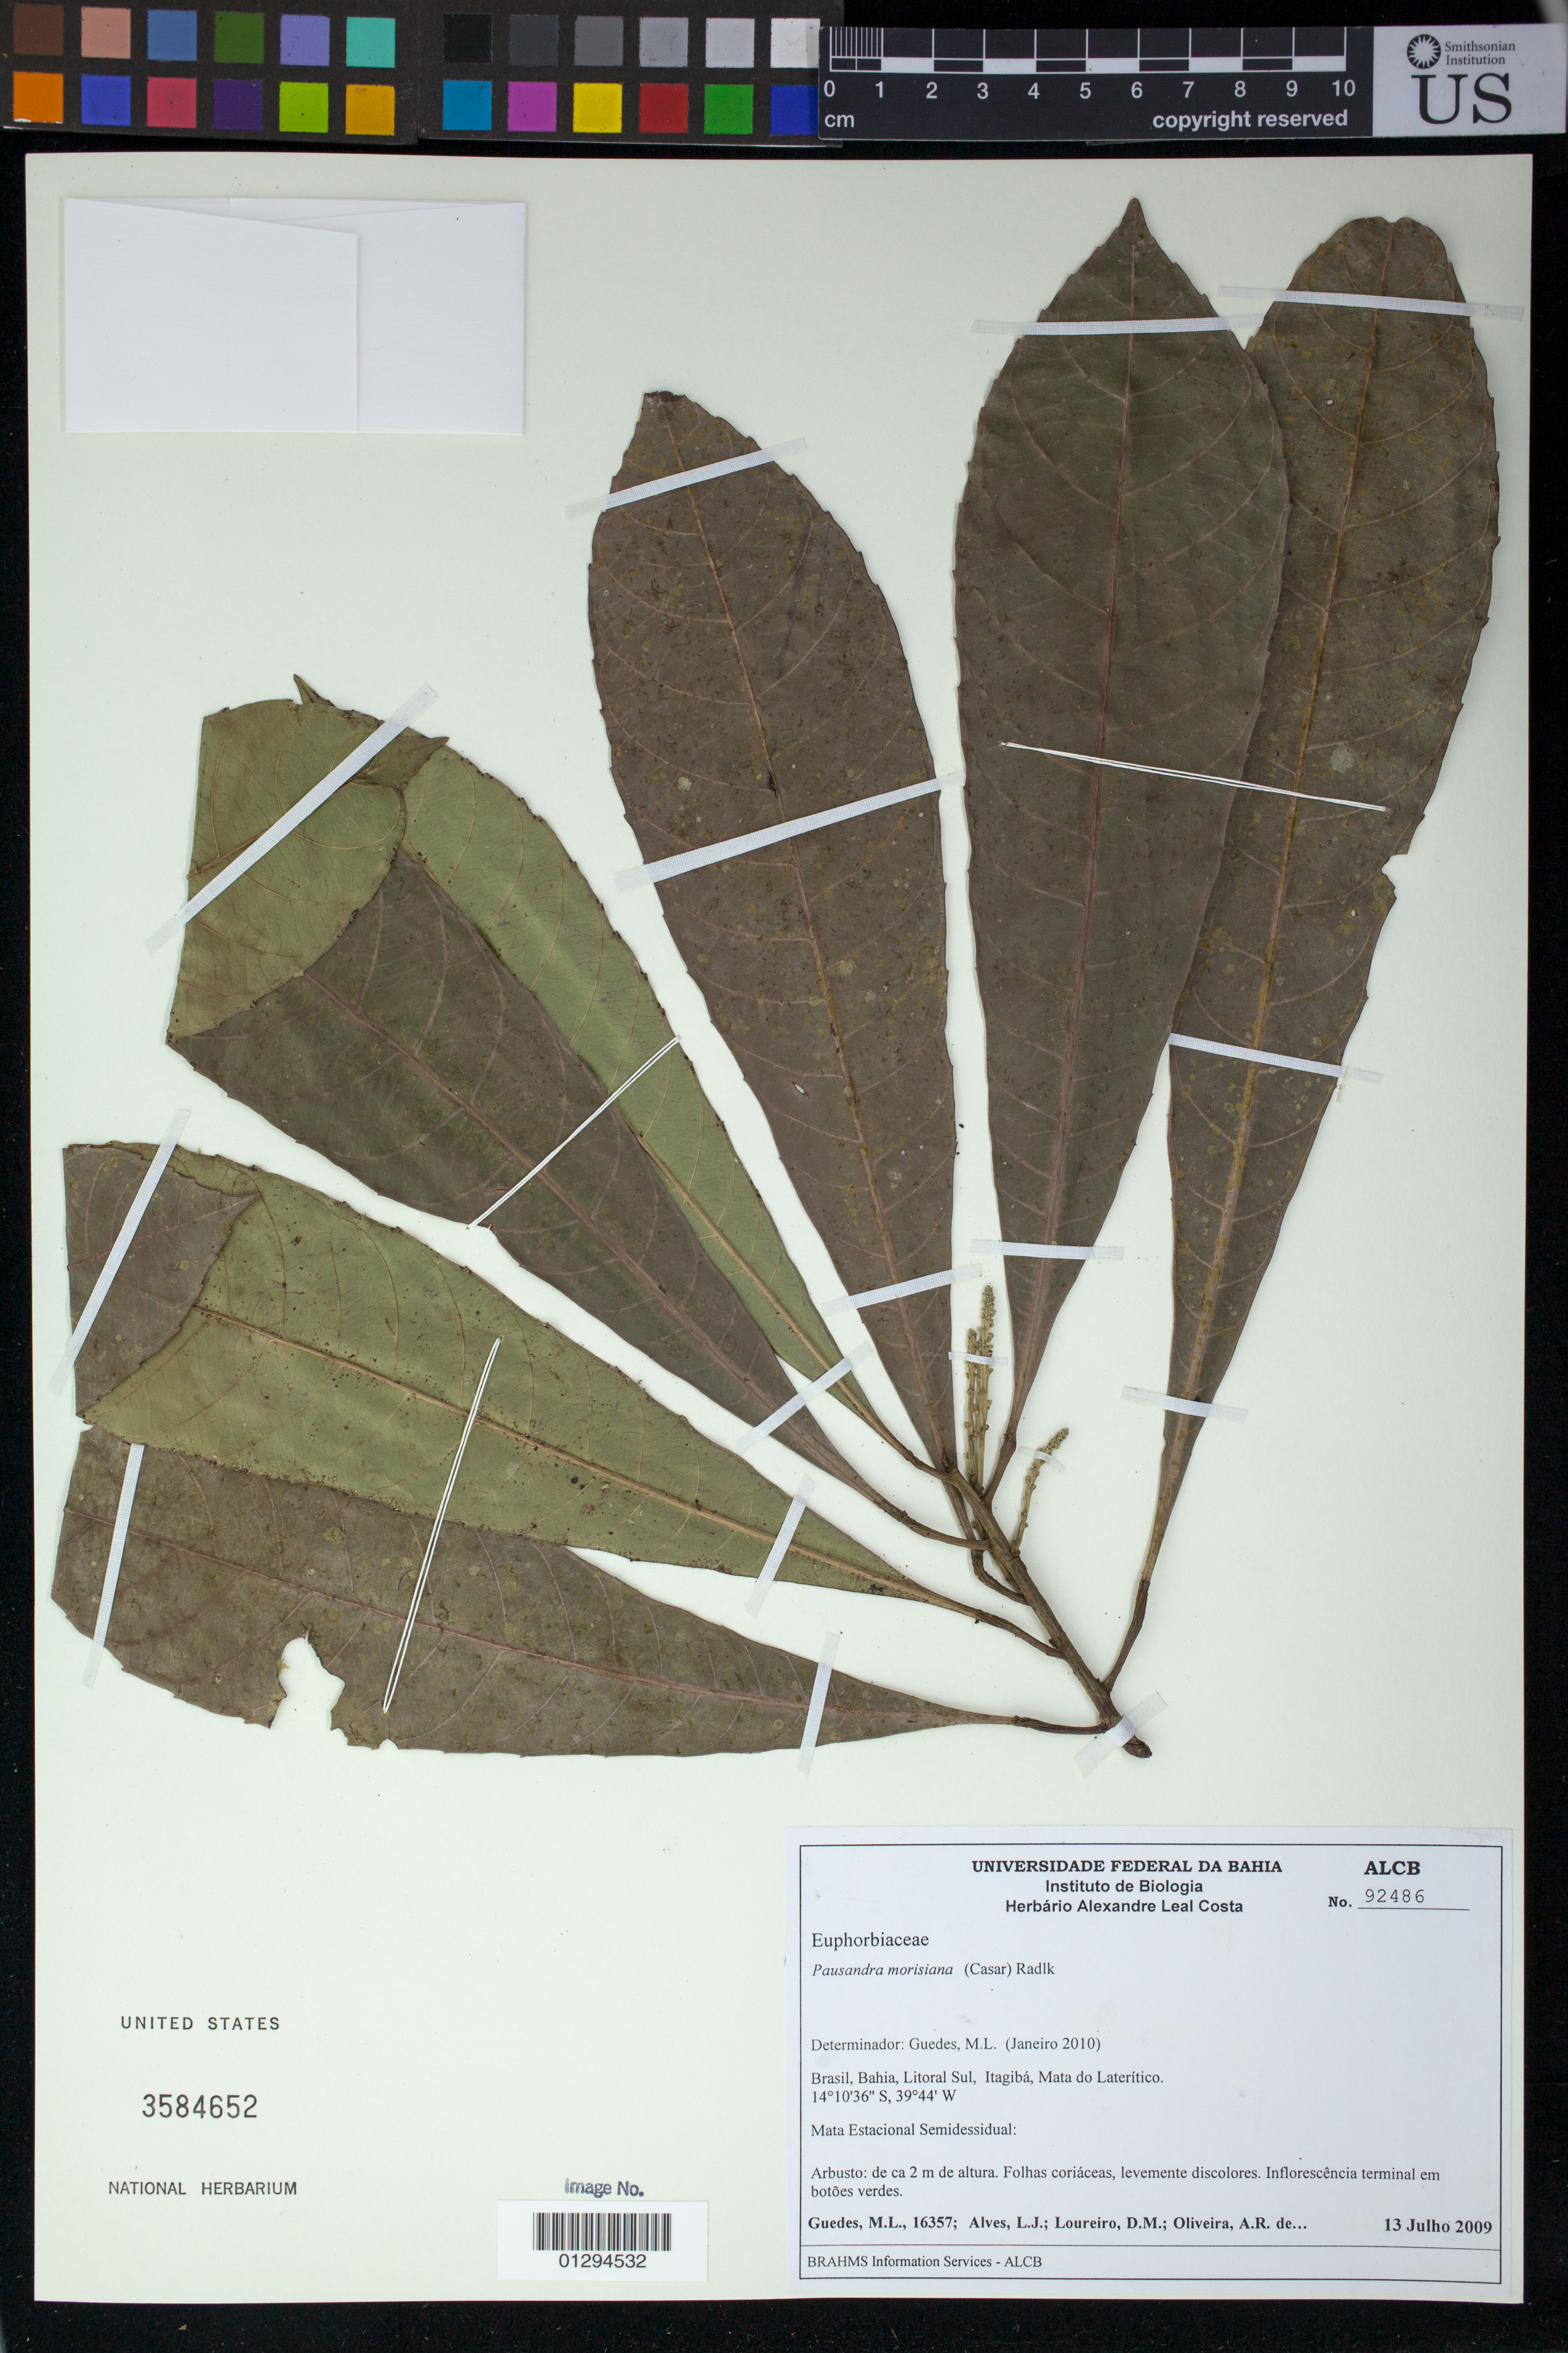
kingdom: Plantae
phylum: Tracheophyta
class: Magnoliopsida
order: Malpighiales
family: Euphorbiaceae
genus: Pausandra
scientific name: Pausandra morisiana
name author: (Casar.) Radlk.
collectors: M. L. Guedes, L. J. Alves, D. Loureiro & A. Oliveira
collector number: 16357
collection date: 2009-07-13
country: Brazil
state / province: Bahia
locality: Litoral Sul, Itagiba, Mata do Lateritico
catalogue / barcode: US 3584652